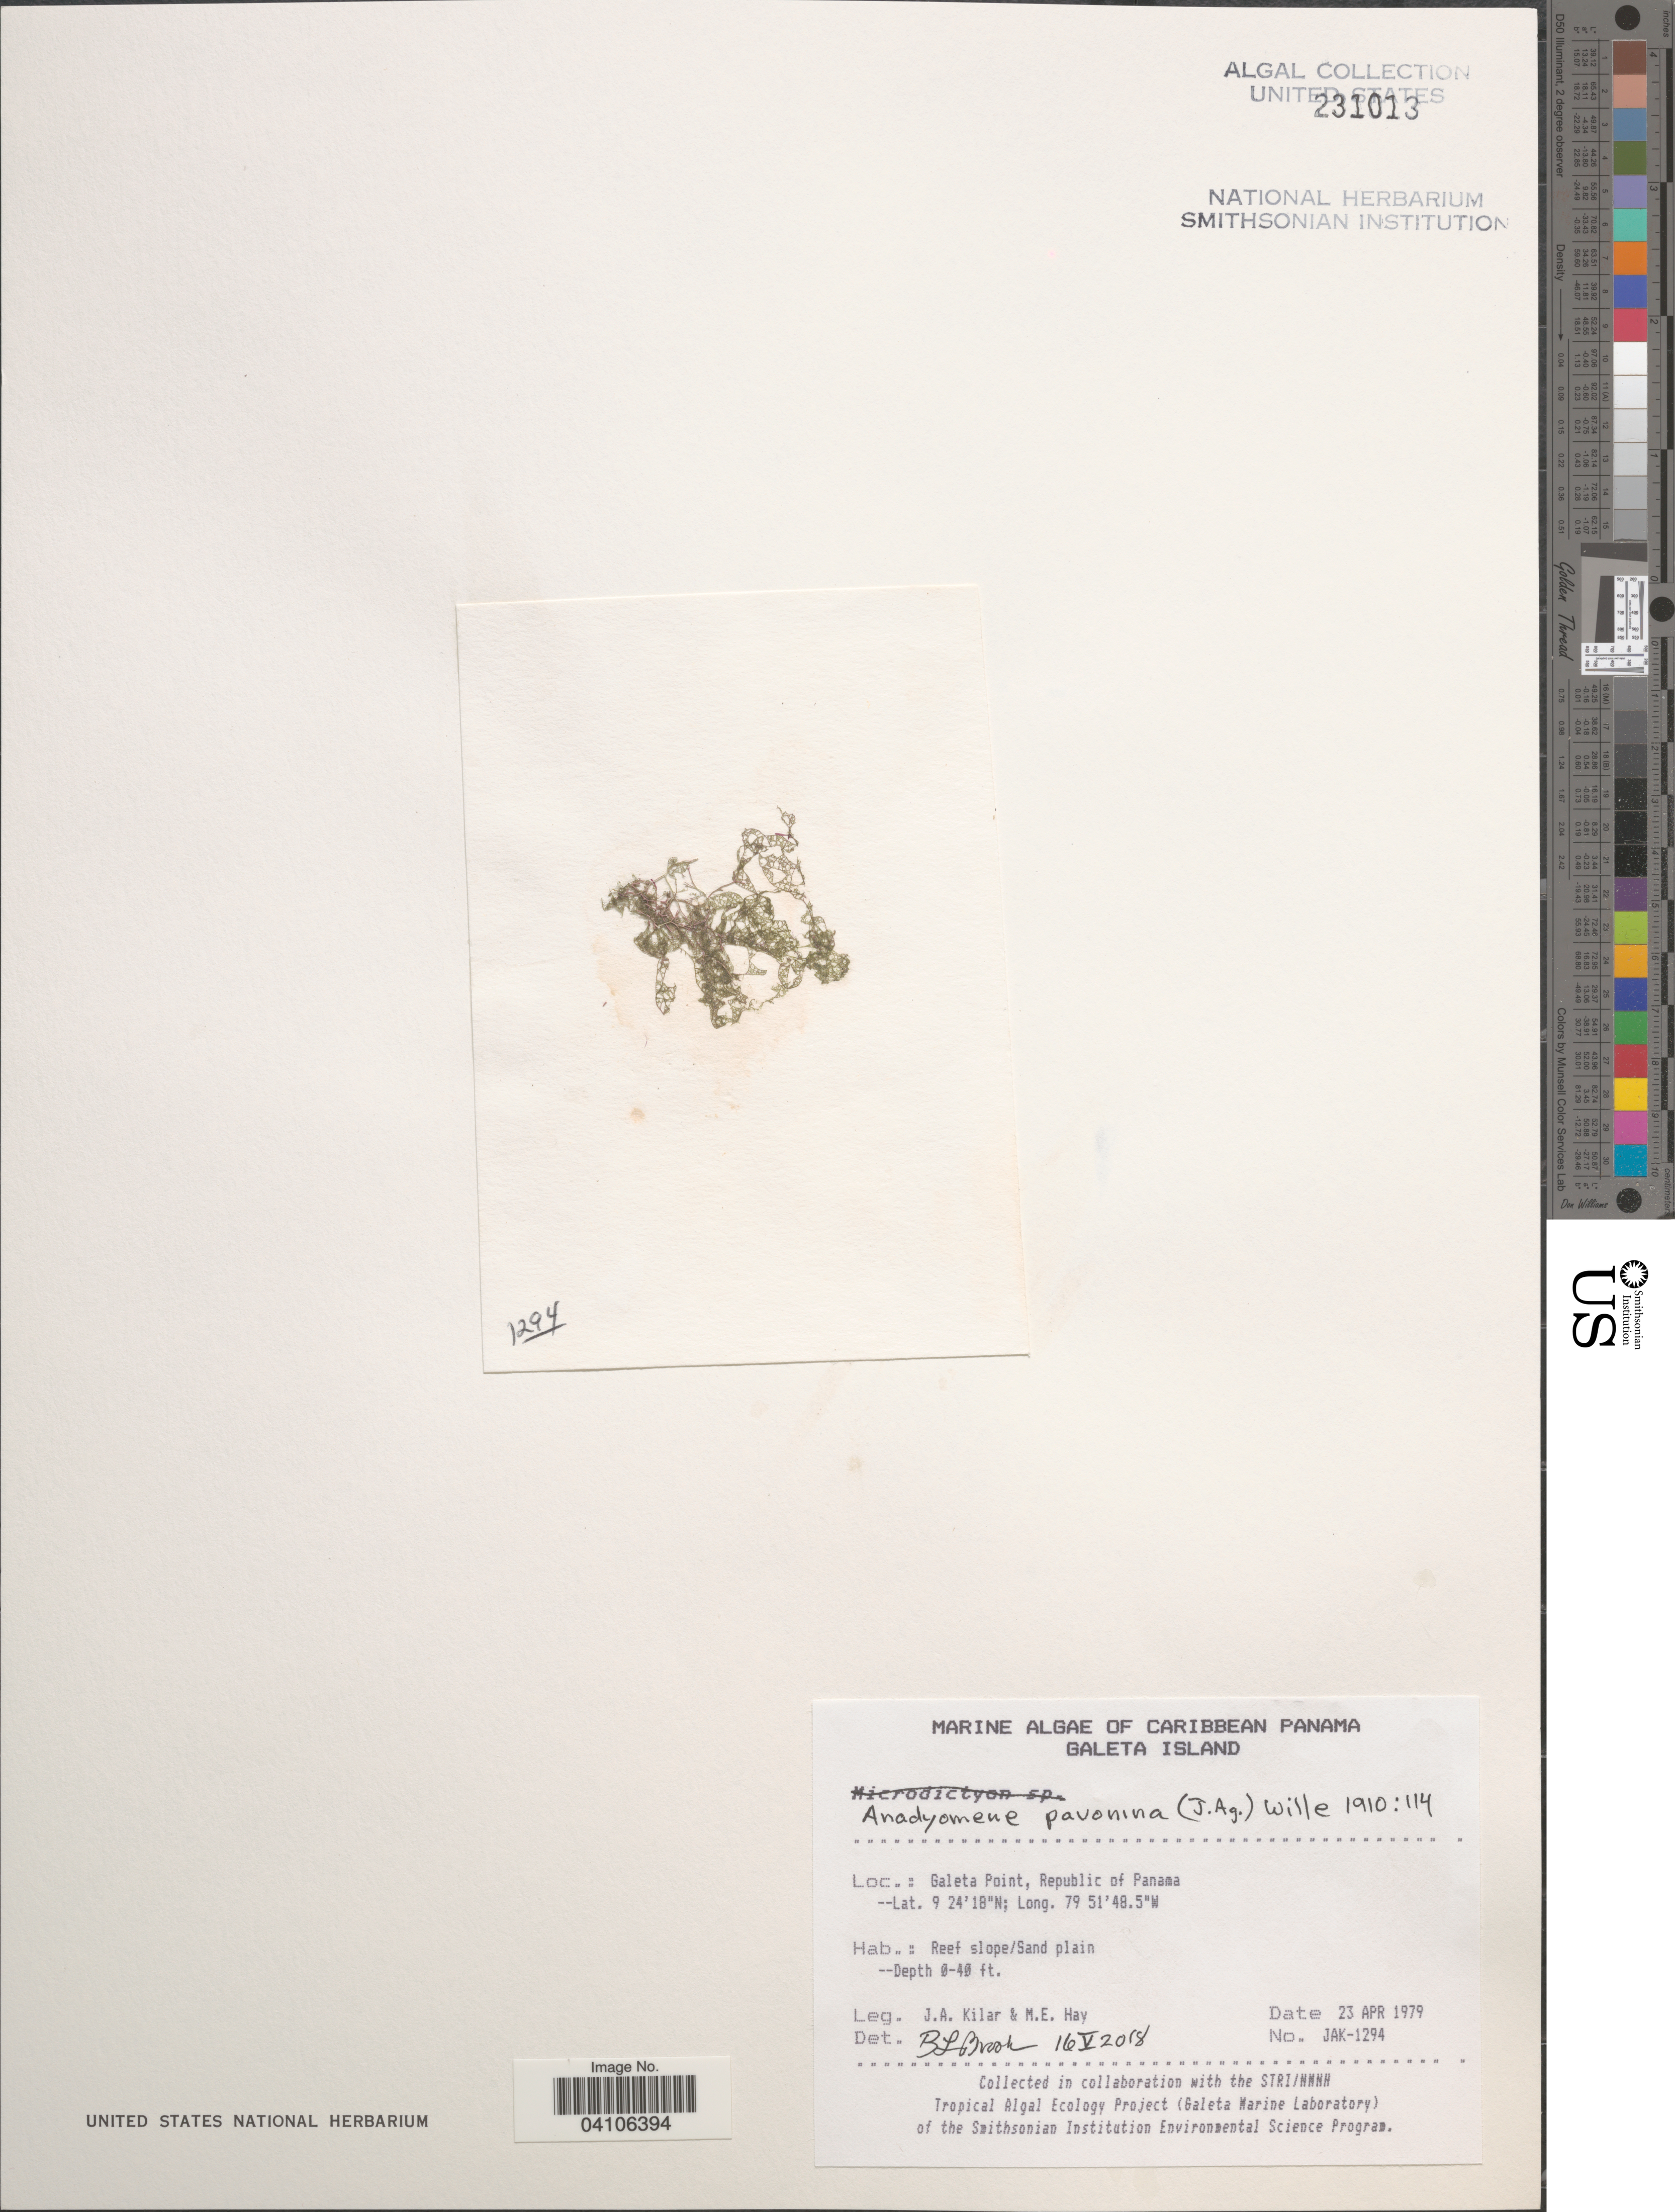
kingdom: Plantae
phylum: Chlorophyta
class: Ulvophyceae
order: Cladophorales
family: Anadyomenaceae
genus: Anadyomene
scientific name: Anadyomene pavonina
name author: (J. Agardh) J. Wille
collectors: J. A. Kilar & M. E. Hay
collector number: JAK-1294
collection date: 1979-04-23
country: Panama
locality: Caribbean Panama. Galeta Island. Galeta Point, Republic of Panama.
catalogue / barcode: US 231013